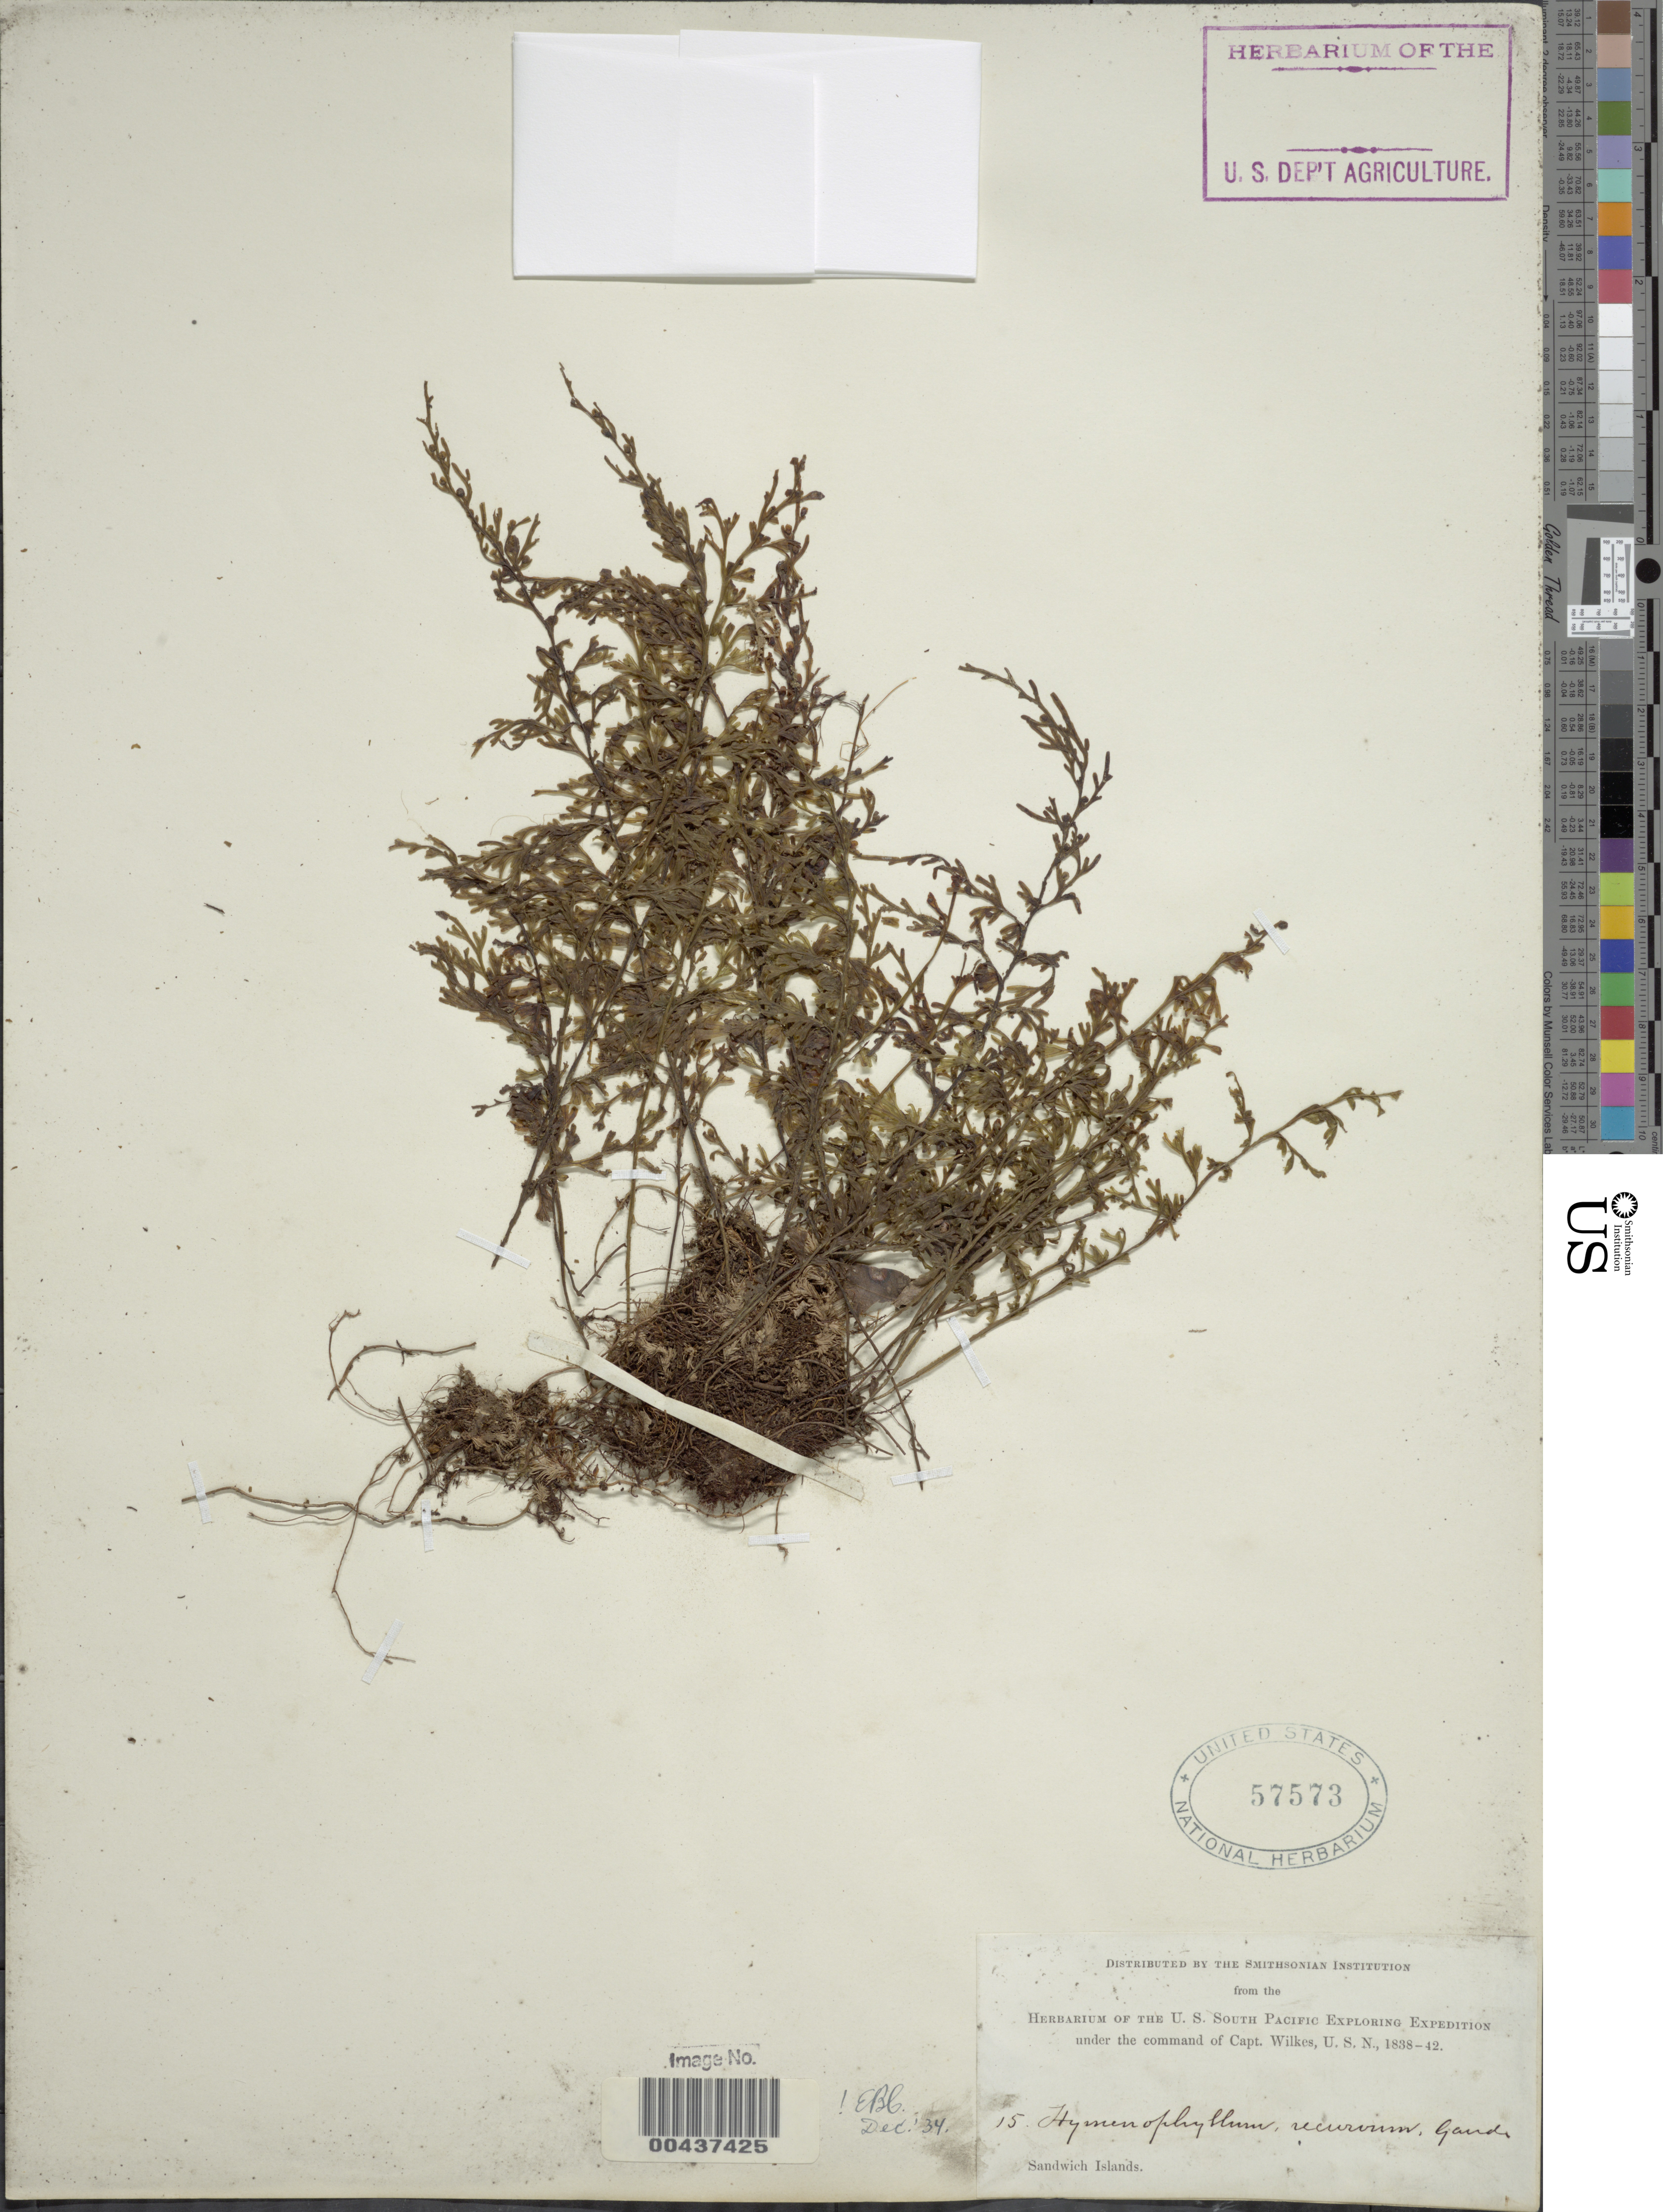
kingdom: Plantae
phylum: Tracheophyta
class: Polypodiopsida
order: Hymenophyllales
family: Hymenophyllaceae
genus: Hymenophyllum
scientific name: Hymenophyllum recurvum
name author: Gaudich.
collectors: Wilkes Explor. Exped.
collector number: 15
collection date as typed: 1838 to -- --- 1842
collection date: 1838/1842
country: United States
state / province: Hawaii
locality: Sandwich Islands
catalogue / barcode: US 57573